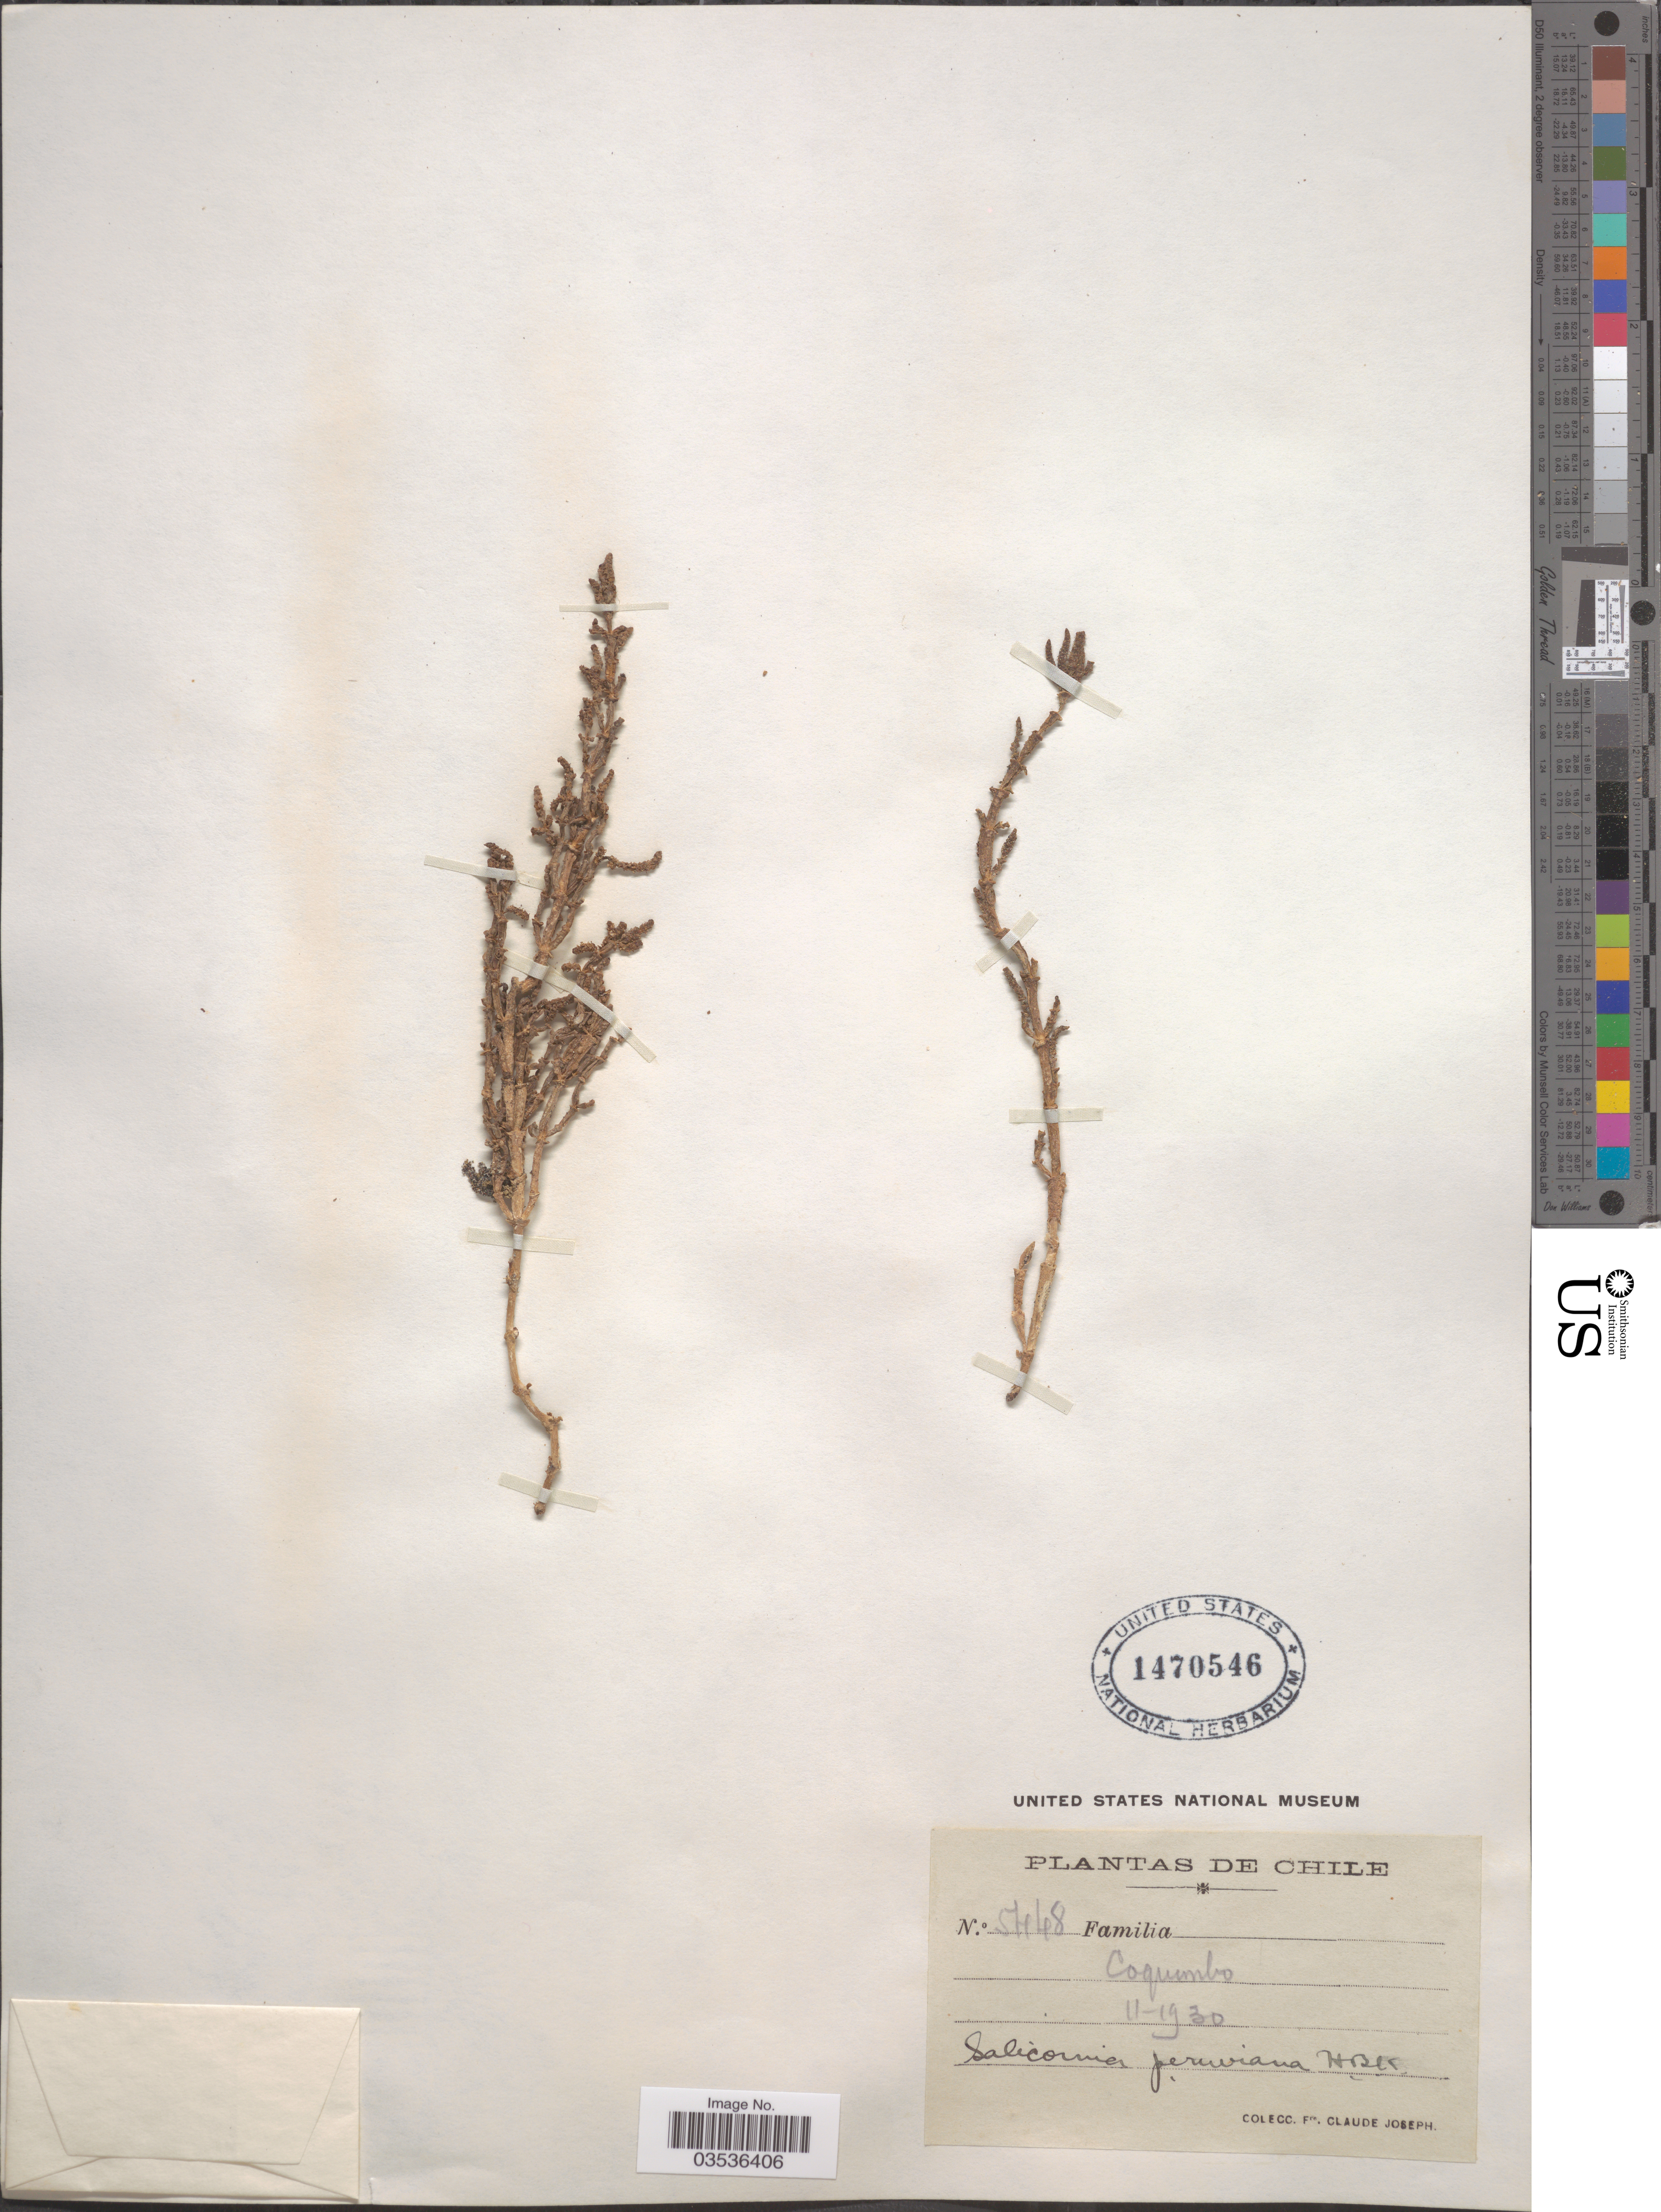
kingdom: Plantae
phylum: Tracheophyta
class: Magnoliopsida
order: Caryophyllales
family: Amaranthaceae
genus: Salicornia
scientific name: Salicornia fruticosa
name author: (L.) L.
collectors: Bro. Claude-Joseph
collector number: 5448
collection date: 1930-02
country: Chile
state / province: Coquimbo (IV)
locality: Coquimbo.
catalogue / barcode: US 1470546